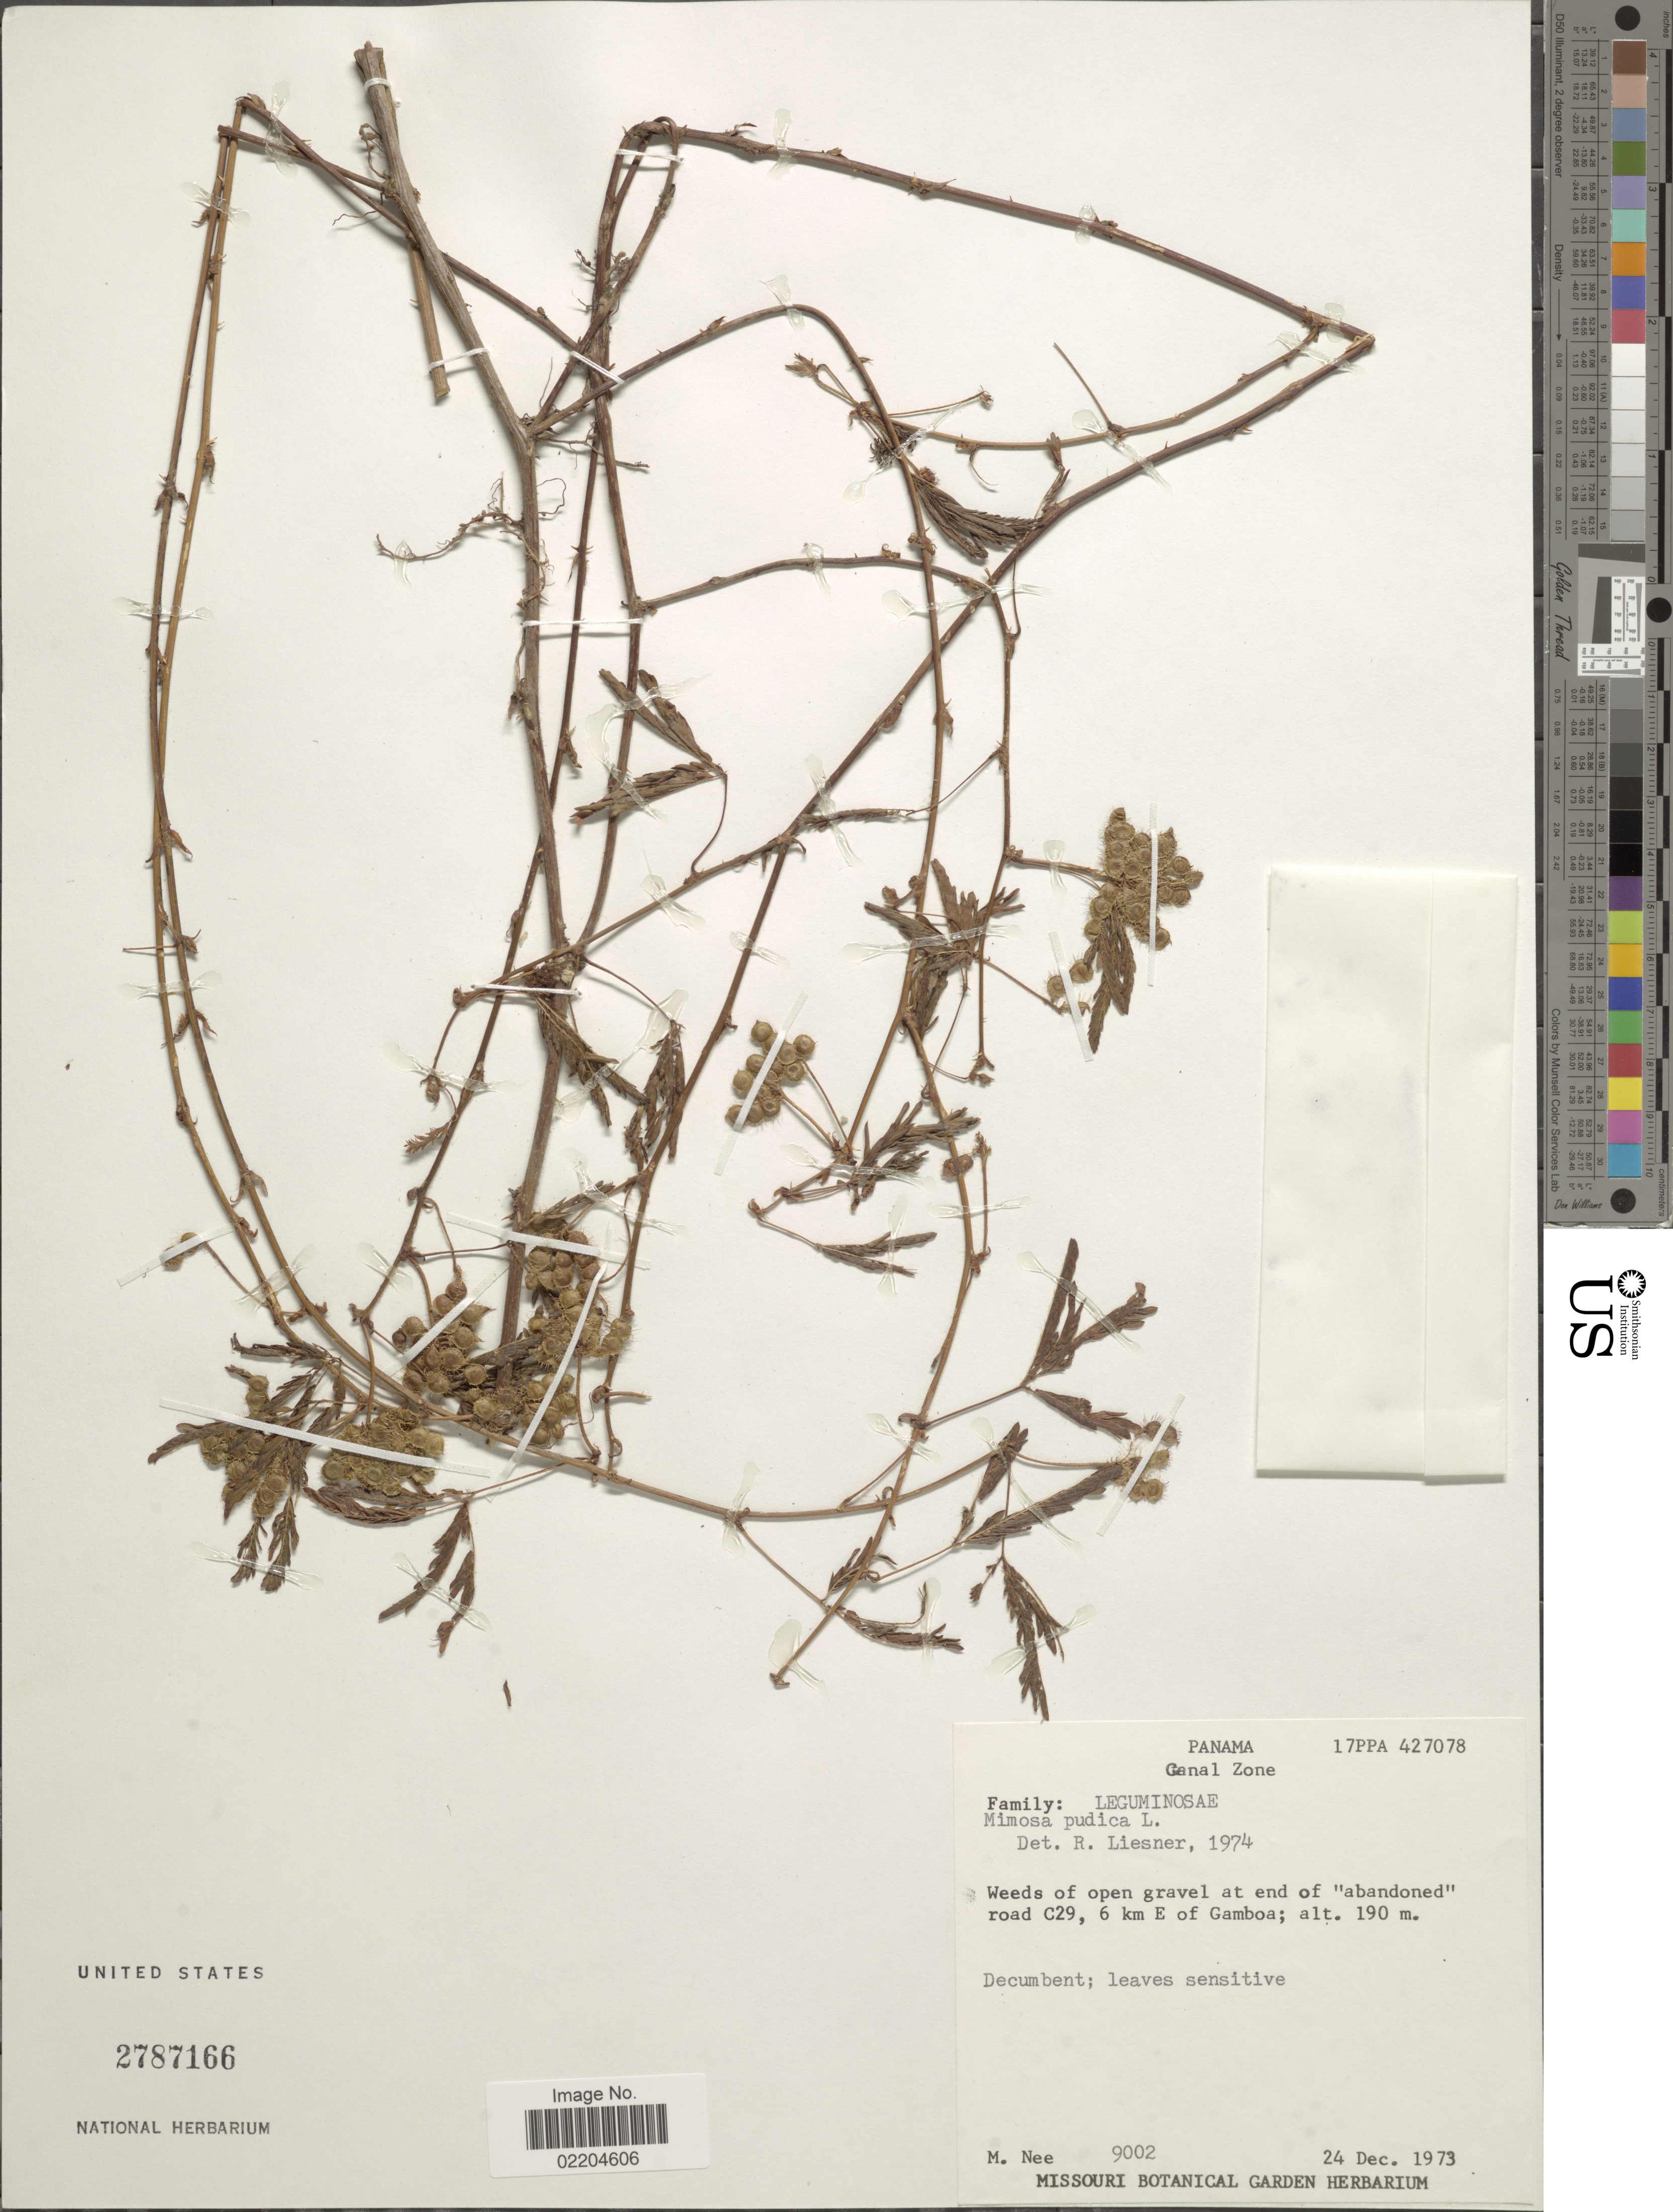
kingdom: Plantae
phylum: Tracheophyta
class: Magnoliopsida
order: Fabales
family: Fabaceae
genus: Mimosa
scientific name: Mimosa pudica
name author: L.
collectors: M. Nee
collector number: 9002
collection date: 1973-12-24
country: Panama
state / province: Colón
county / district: Canal Zone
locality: Canal Zone. Weeds of open gravel at end of "abandoned" road C29, 6 km E of Gamboa.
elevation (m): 190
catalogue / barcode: US 2787166